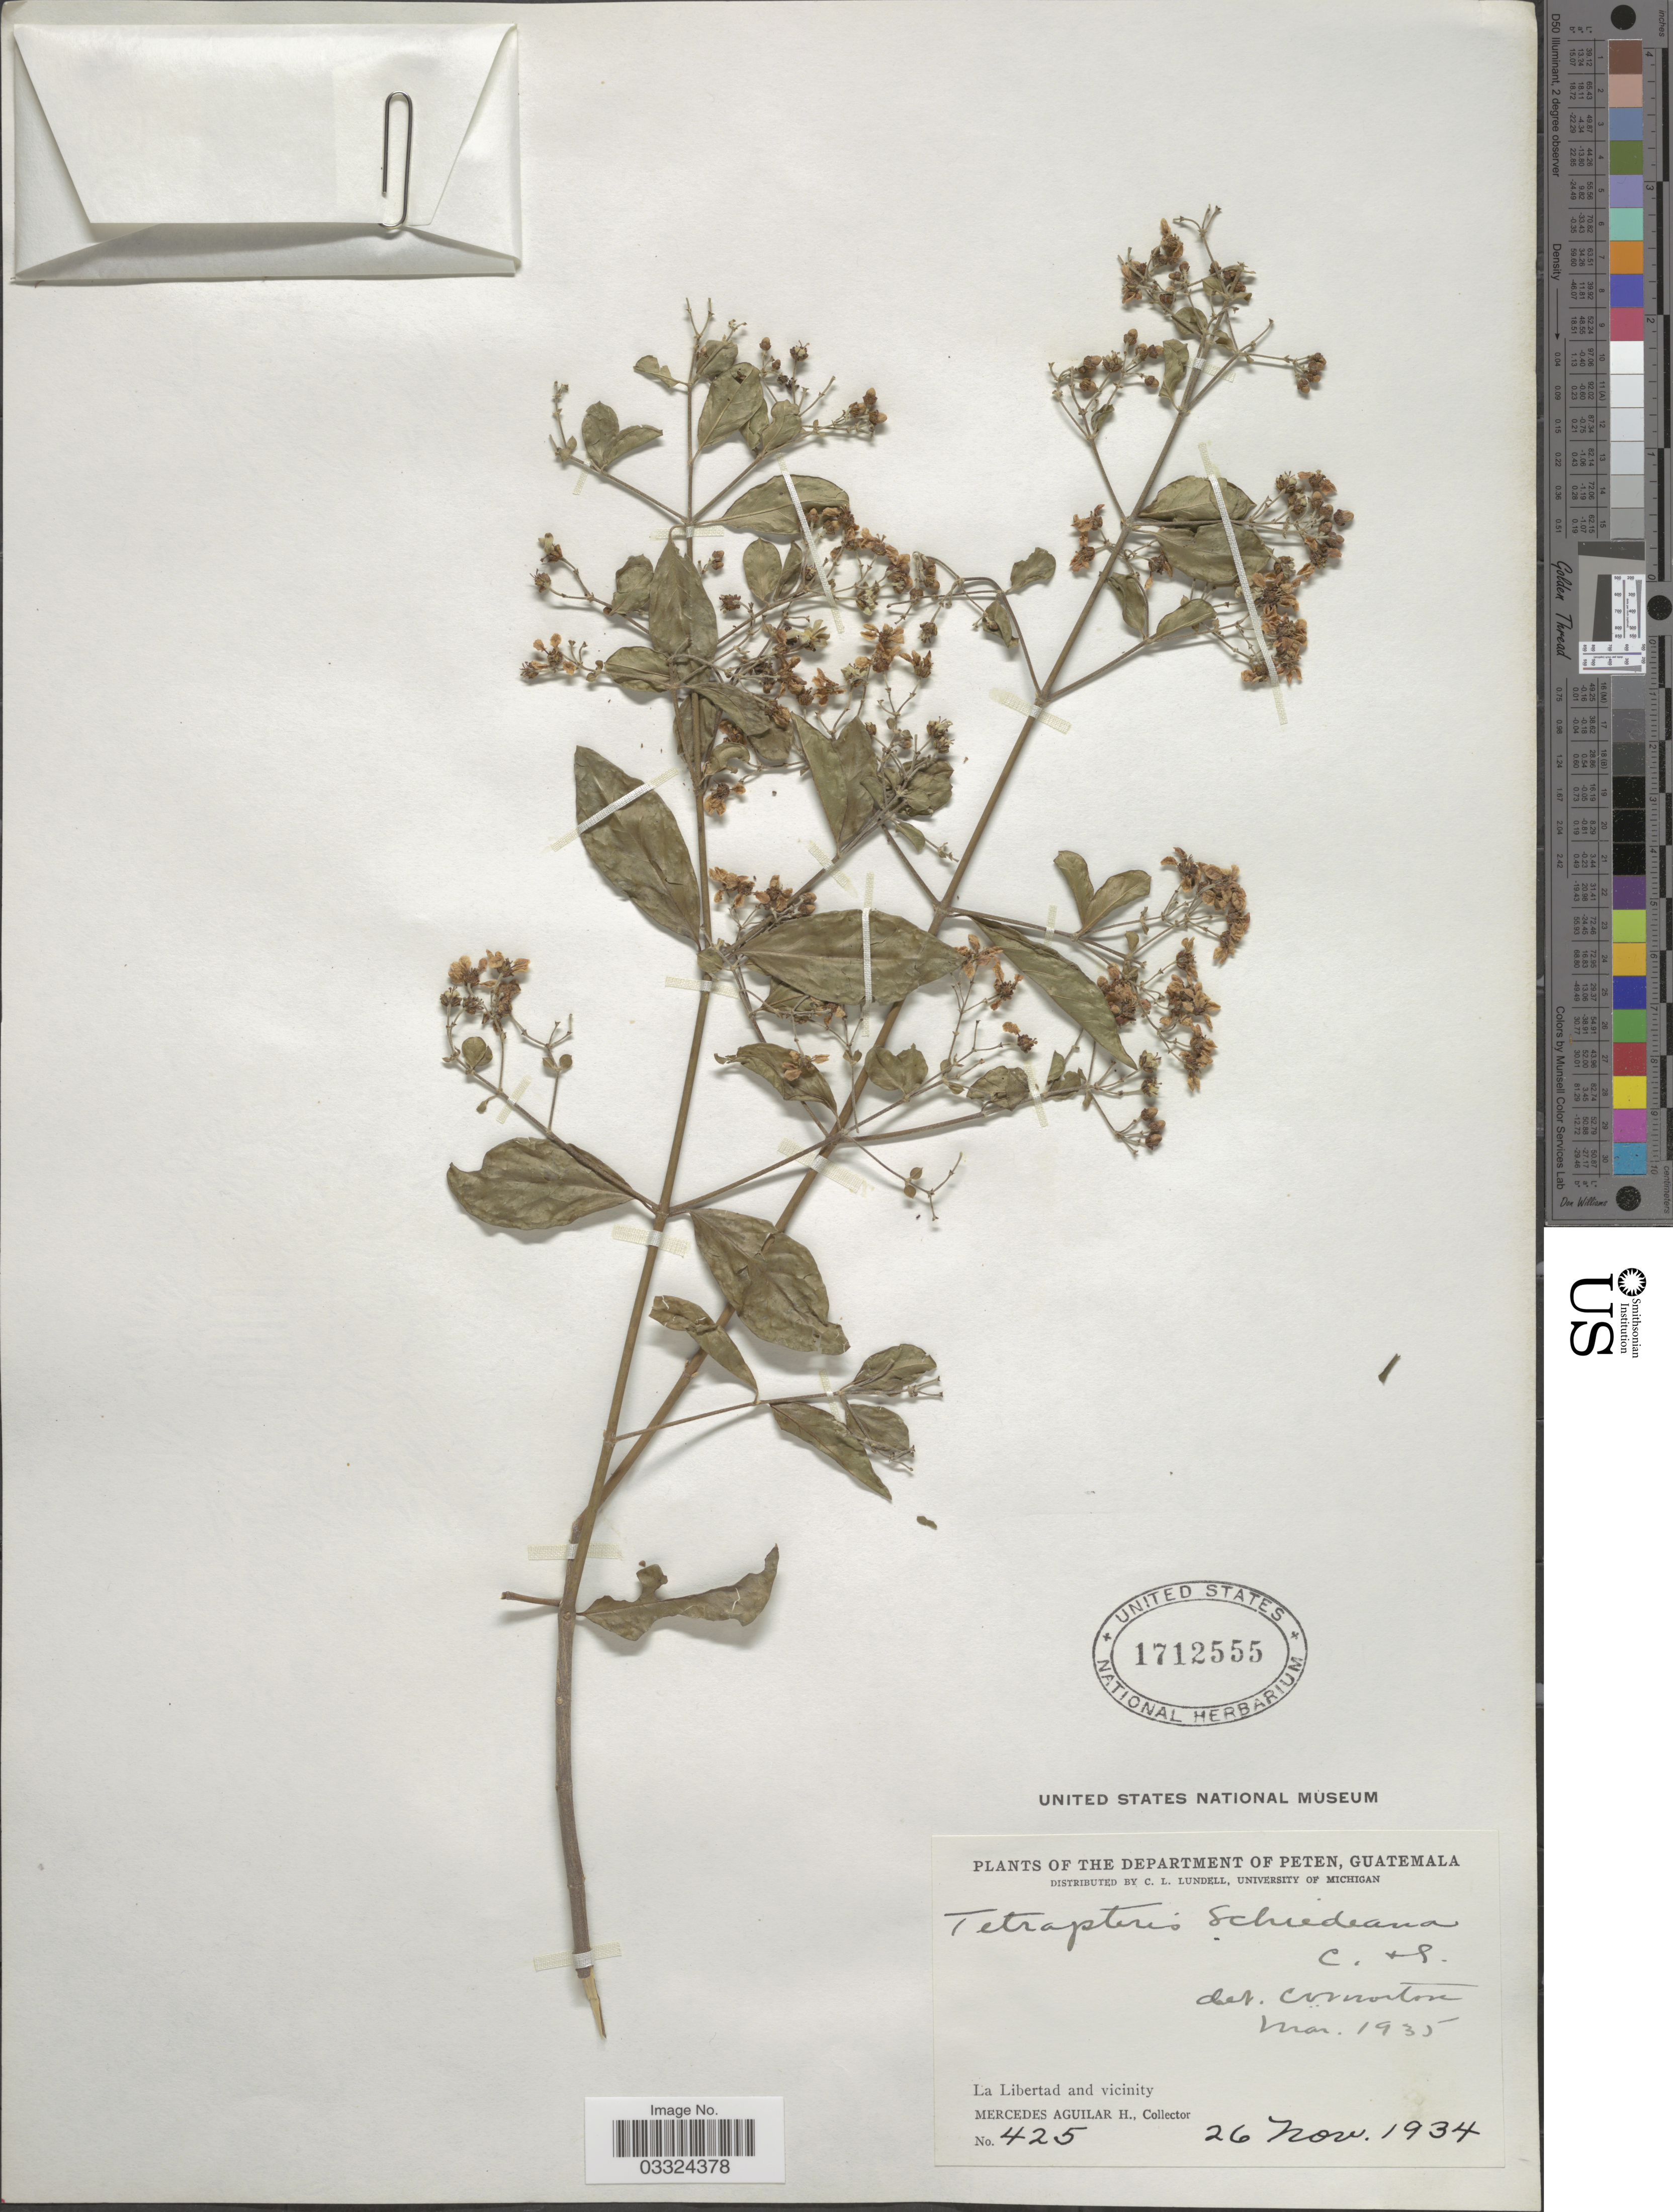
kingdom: Plantae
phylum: Tracheophyta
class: Magnoliopsida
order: Malpighiales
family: Malpighiaceae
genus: Tetrapterys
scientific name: Tetrapterys schiedeana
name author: Schltdl. & Cham.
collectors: M. Aguilar H.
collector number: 425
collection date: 1934-11-26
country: Guatemala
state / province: El Petén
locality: Department of Peten. La Libertad and vicinity.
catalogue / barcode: US 1712555